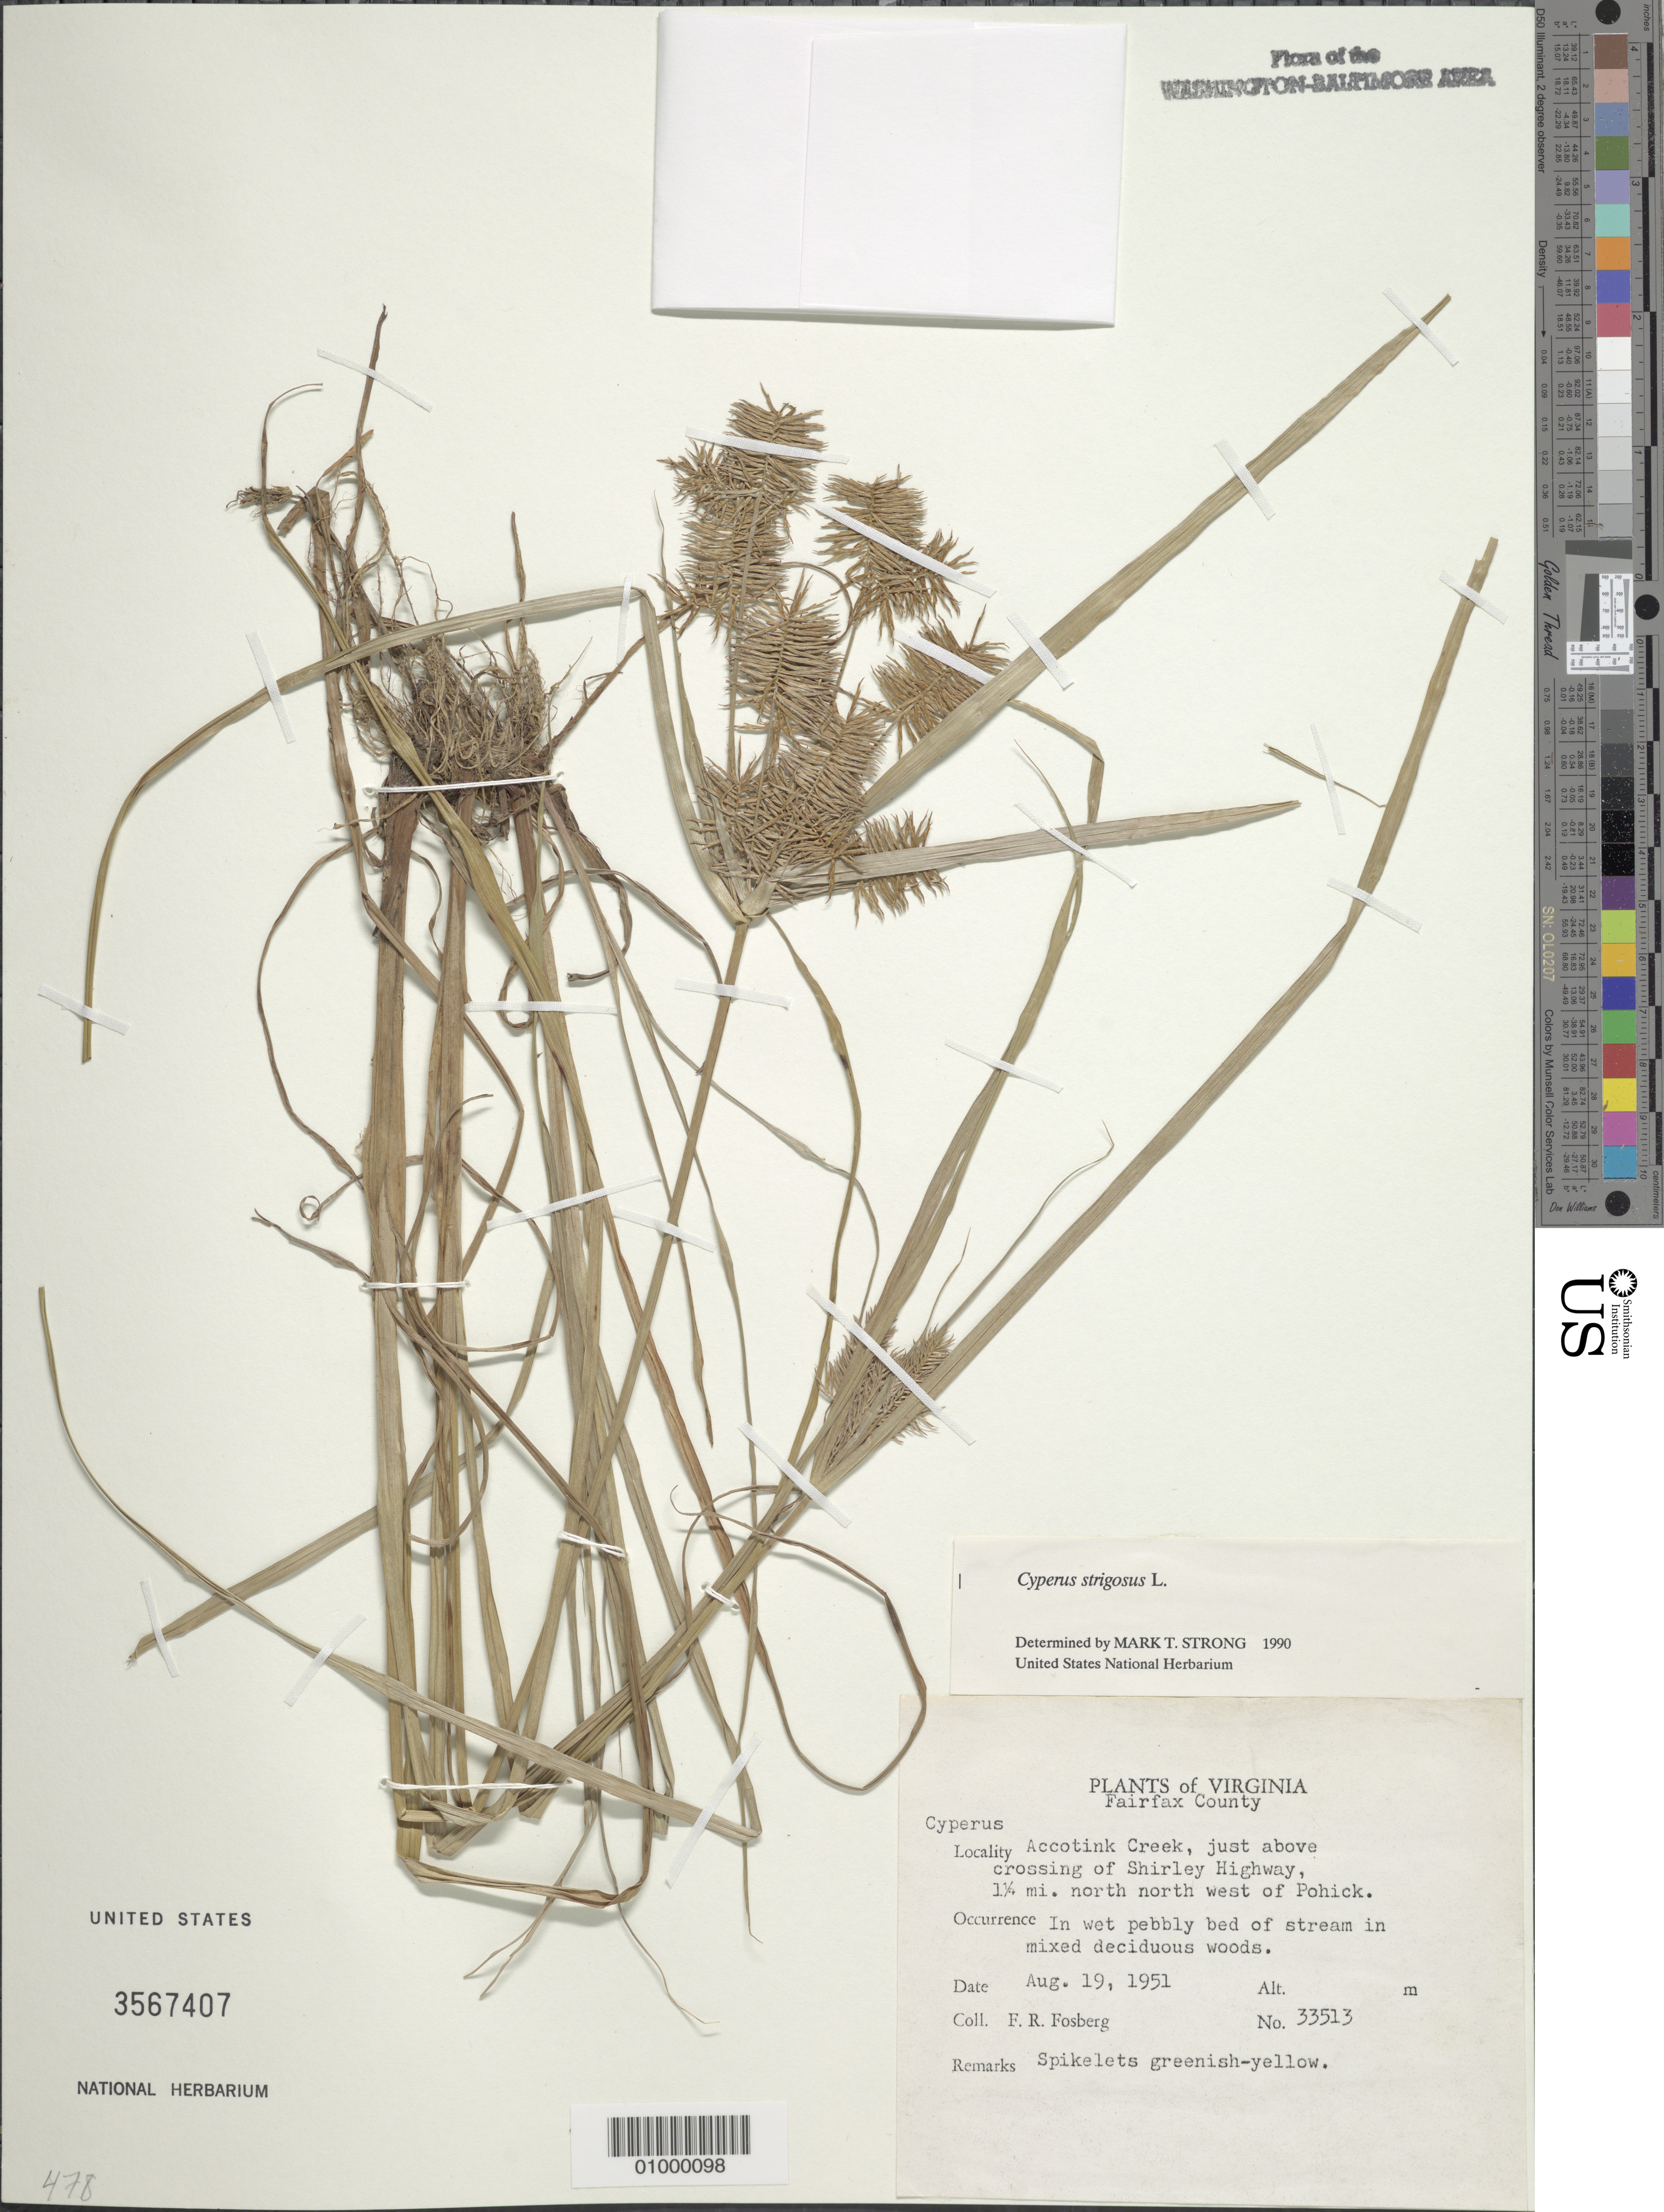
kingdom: Plantae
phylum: Tracheophyta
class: Liliopsida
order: Poales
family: Cyperaceae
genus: Cyperus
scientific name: Cyperus strigosus L.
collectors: F. R. Fosberg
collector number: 33513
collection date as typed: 19 Aug 1951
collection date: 1951-08-19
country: United States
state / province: Virginia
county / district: Fairfax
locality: Accotink Creek, above crossing with Shirley Highway. 1.25 mi. north north west of Pohick.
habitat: in wet pebbly bed of stream in mixed deciduous woods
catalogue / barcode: US 3567407